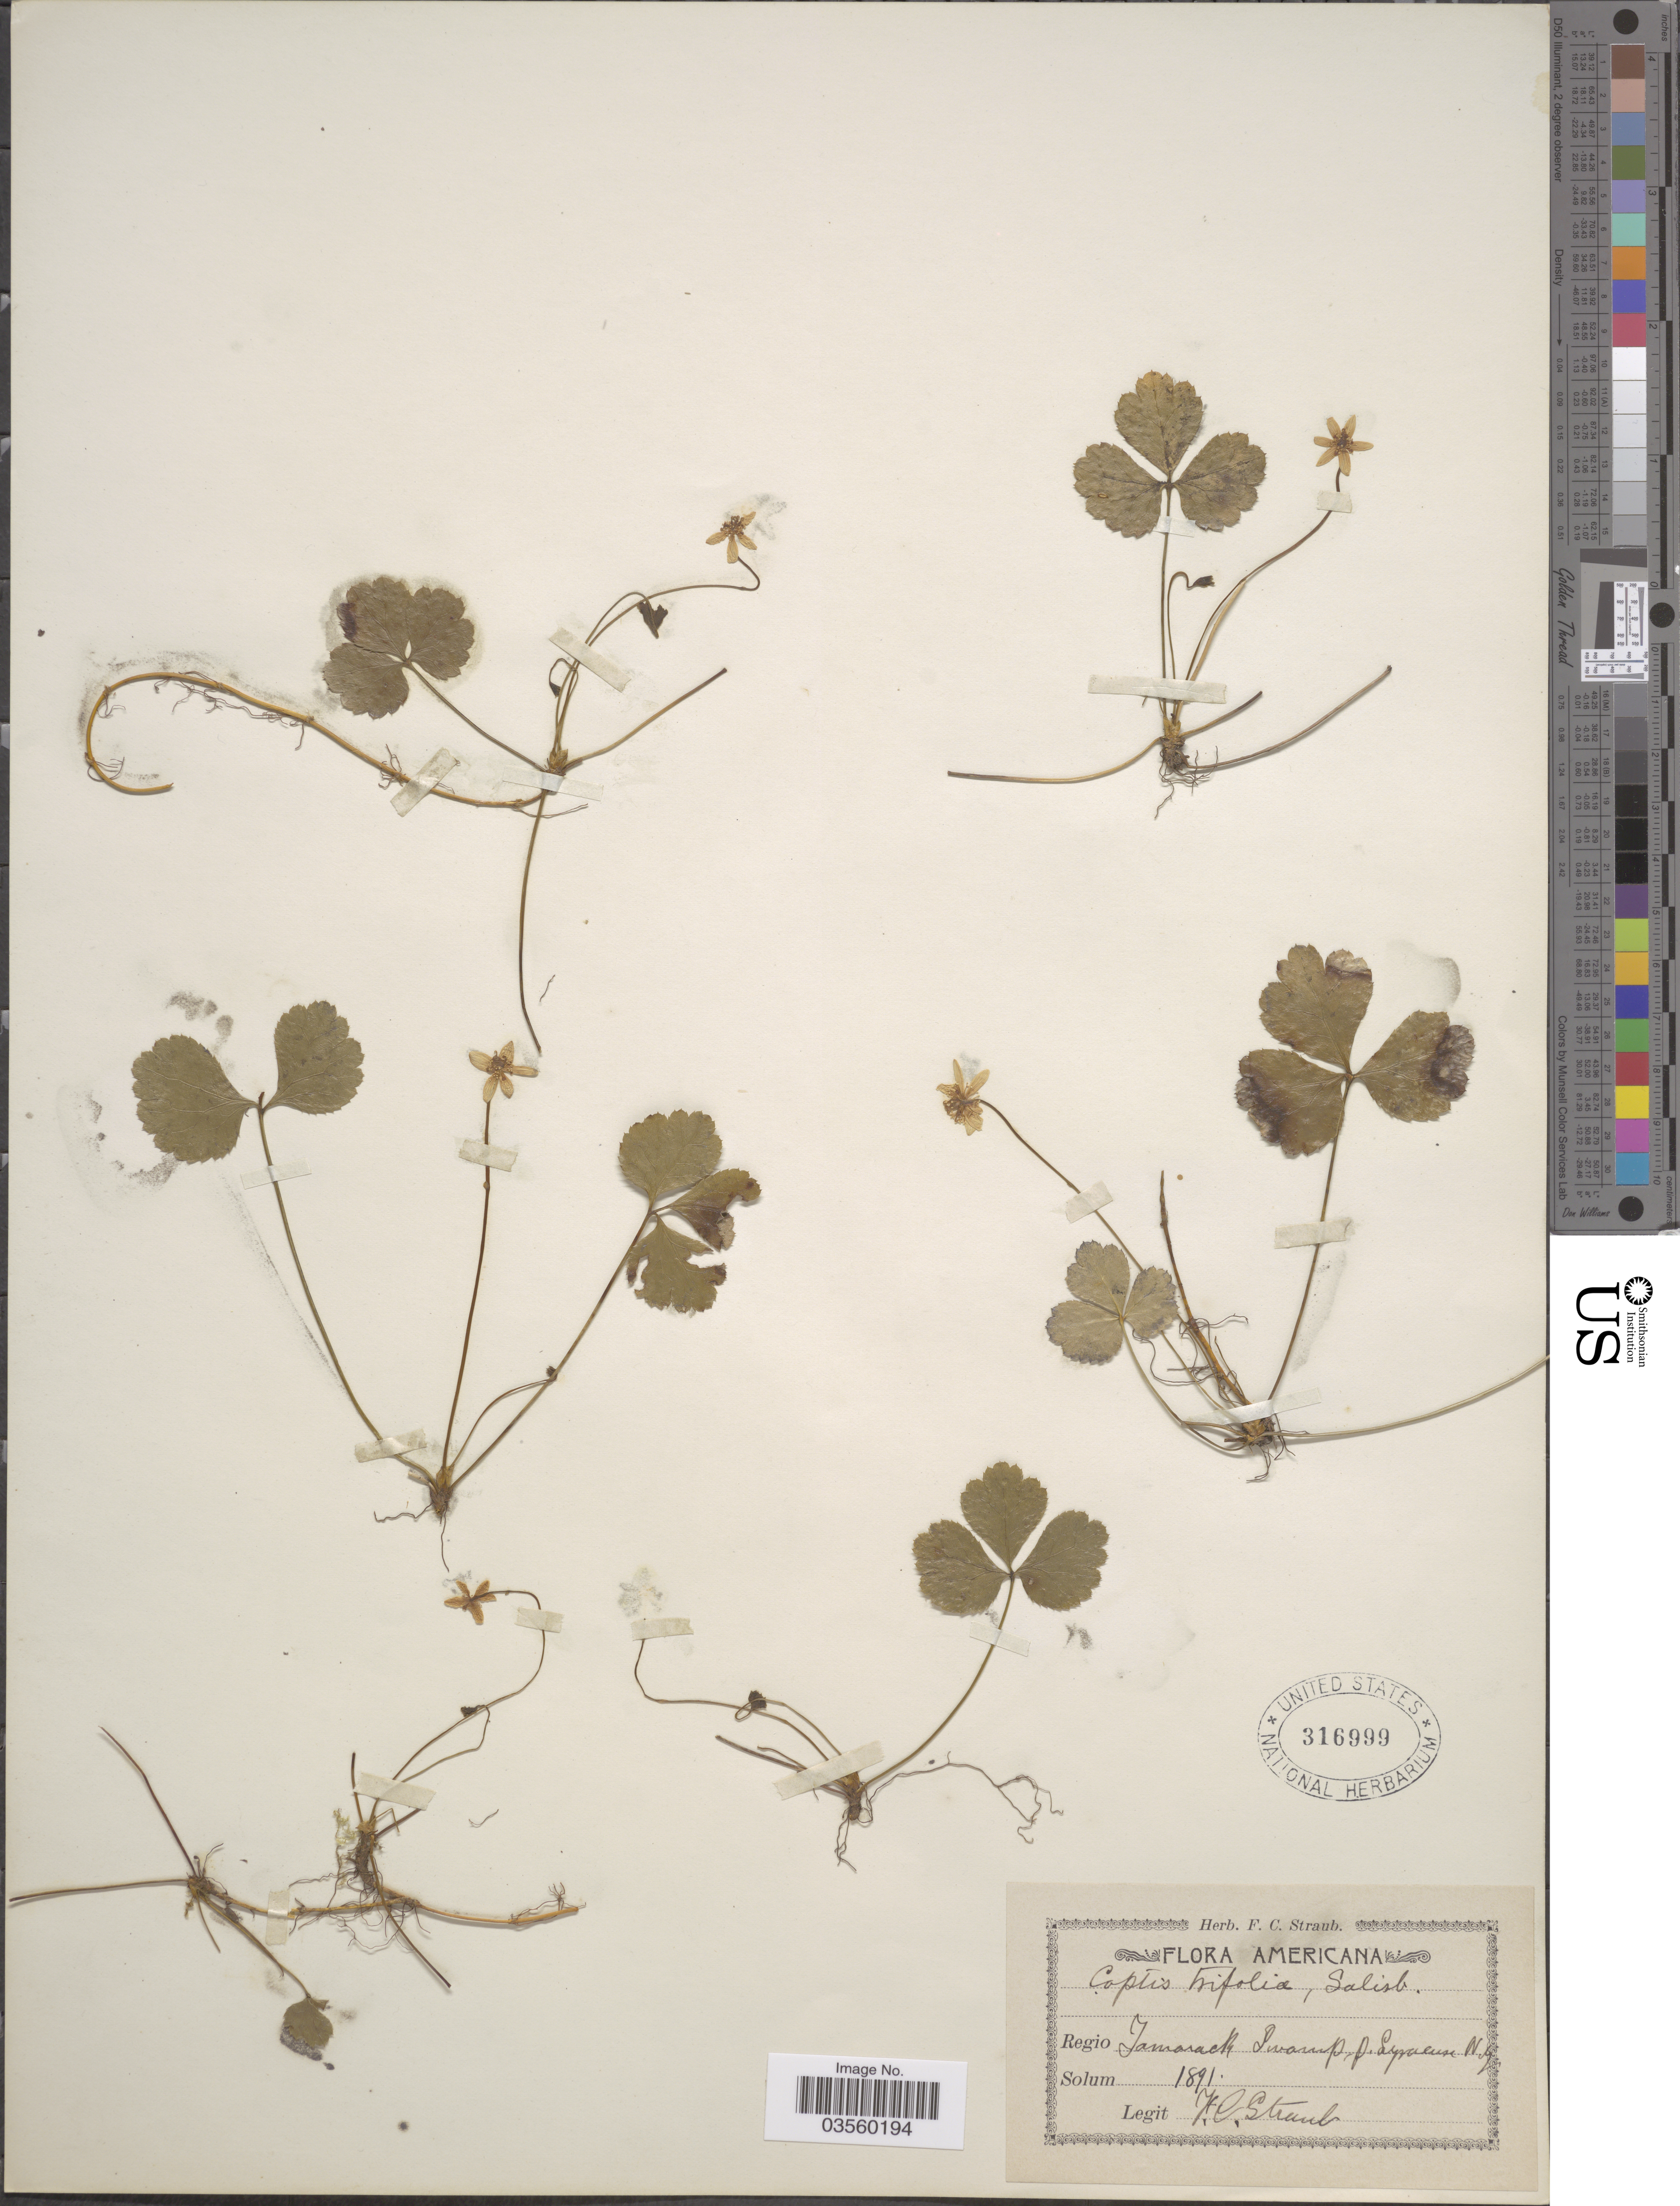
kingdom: Plantae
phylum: Tracheophyta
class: Magnoliopsida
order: Ranunculales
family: Ranunculaceae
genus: Coptis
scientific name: Coptis trifolia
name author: (L.) Salisb.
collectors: F. Straub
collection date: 1891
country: United States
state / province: New York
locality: Regio Tamarack Swamp, P. Syracuse.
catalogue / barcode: US 316999